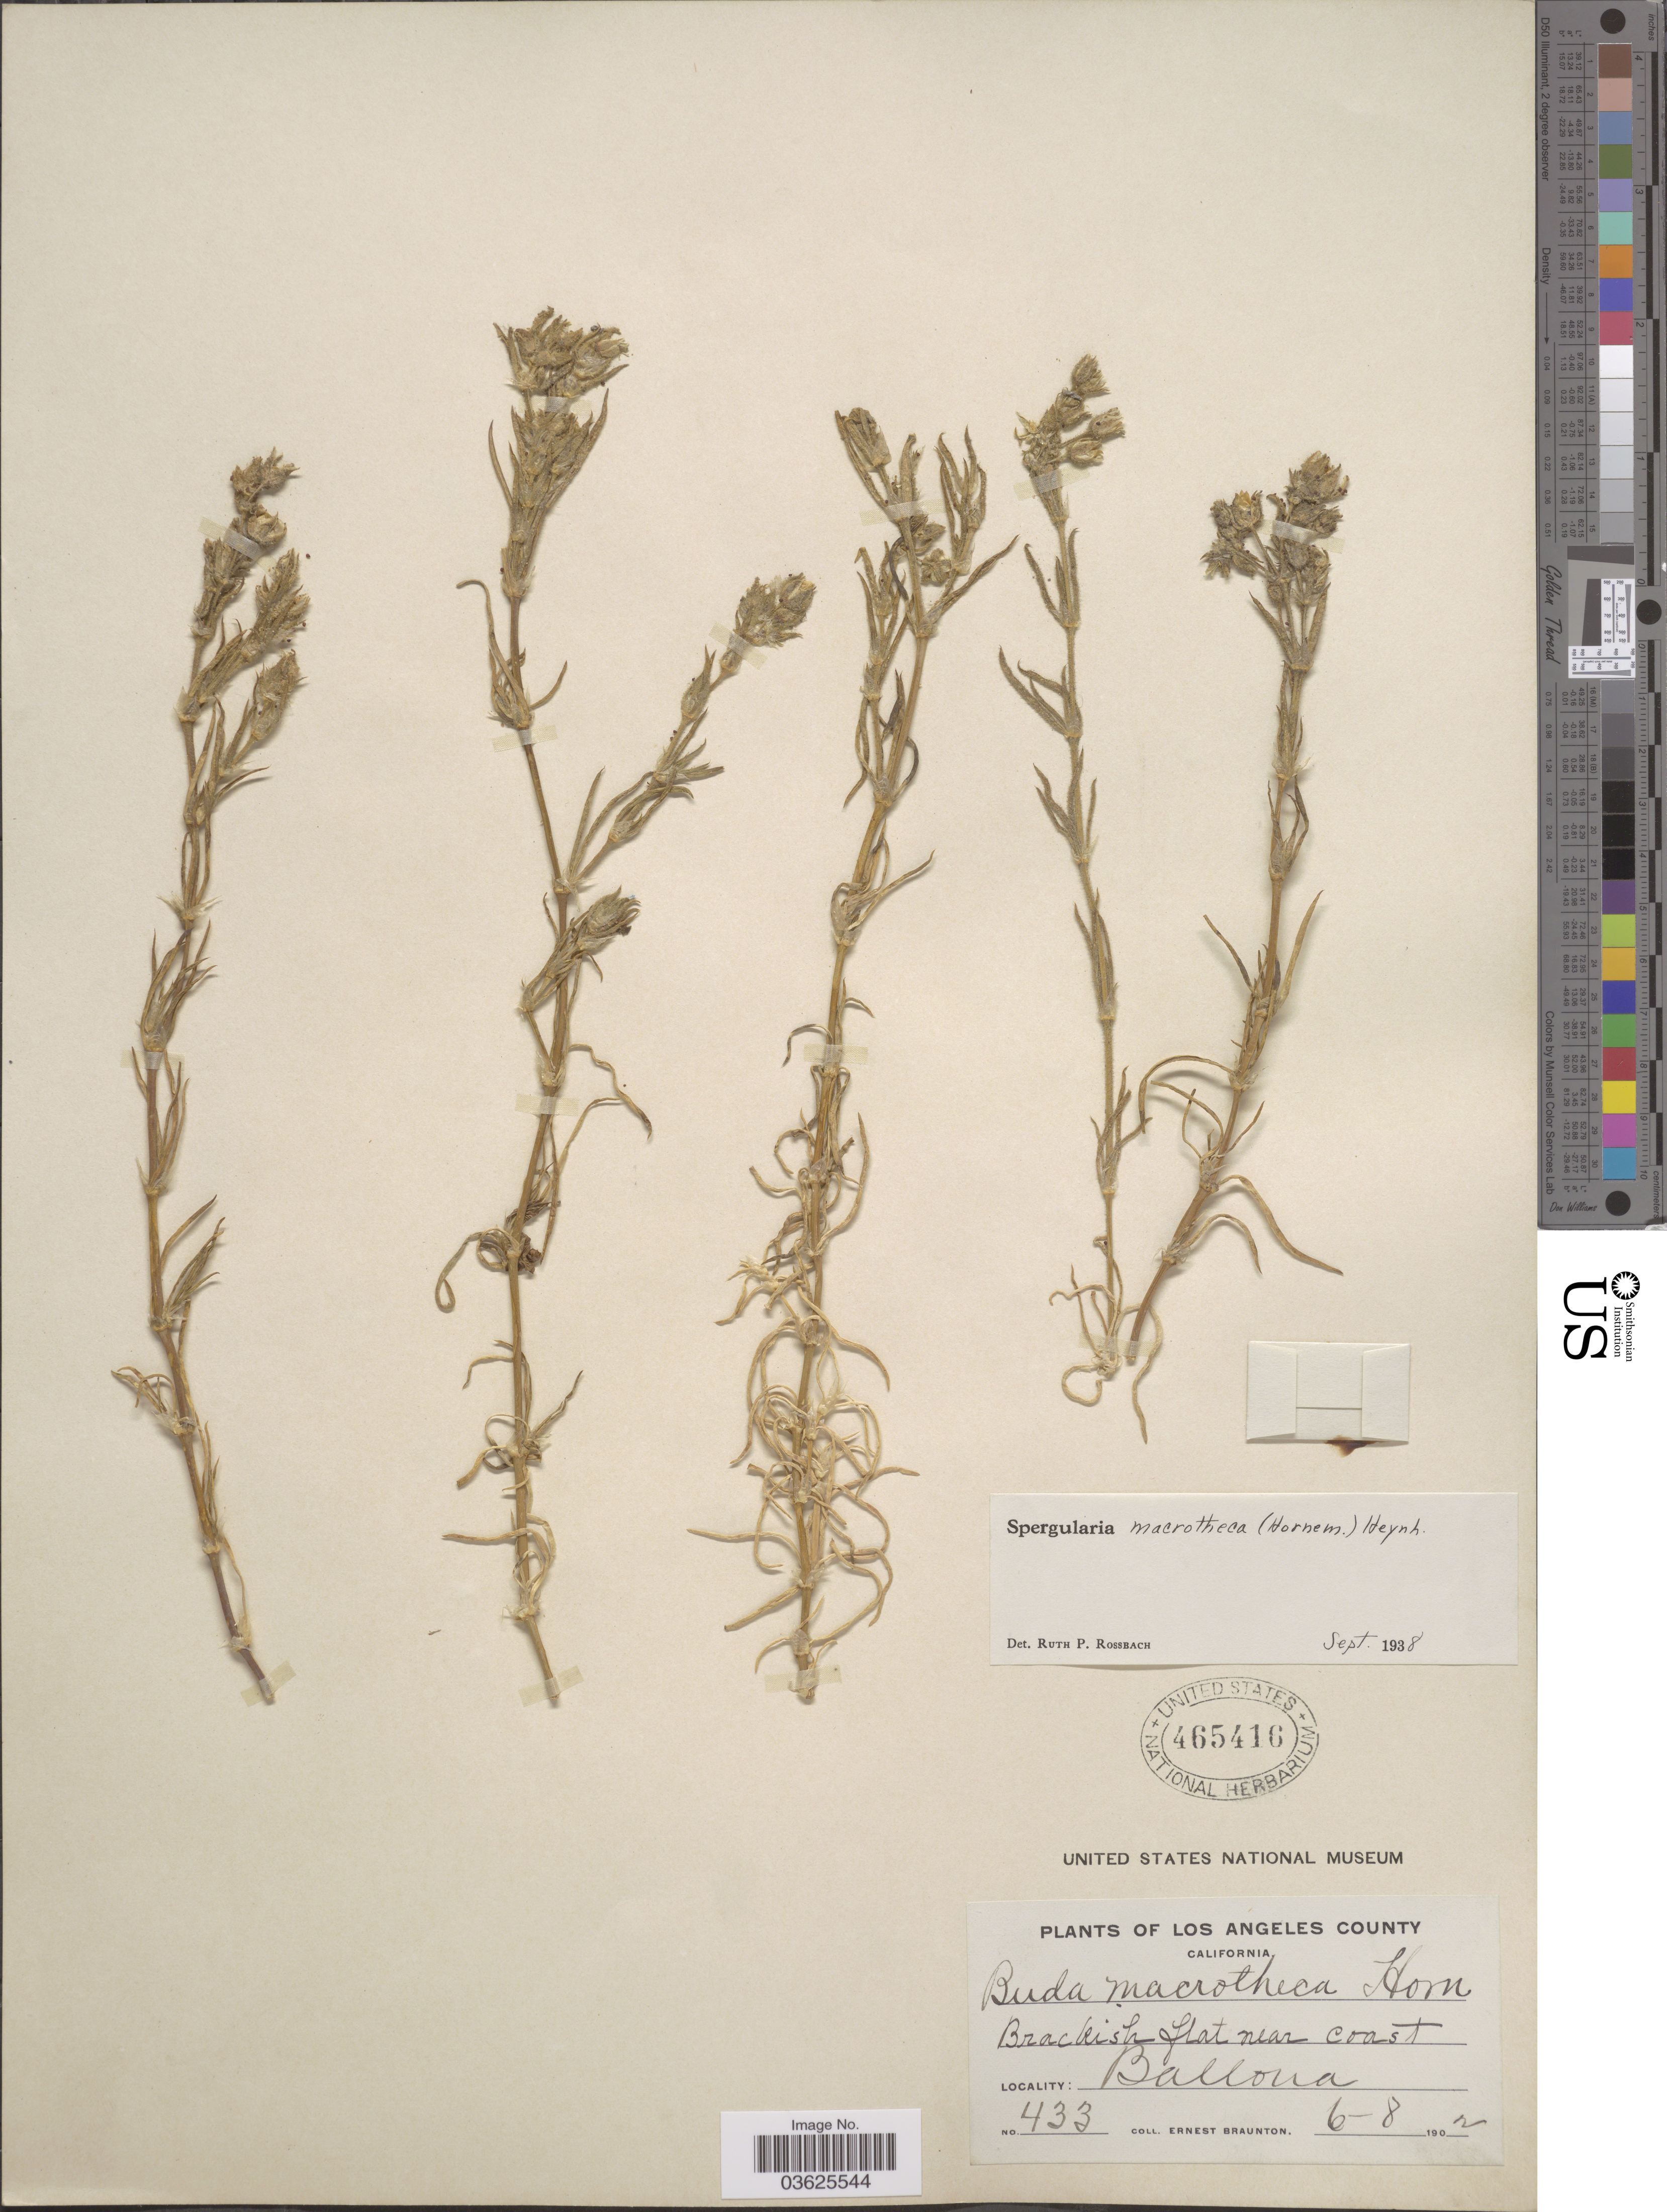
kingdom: Plantae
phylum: Tracheophyta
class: Magnoliopsida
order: Caryophyllales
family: Caryophyllaceae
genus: Spergularia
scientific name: Spergularia macrotheca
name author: (Hornem.) Heynh.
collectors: E. Braunton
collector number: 433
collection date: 1902-06-08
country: United States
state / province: California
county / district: Los Angeles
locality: Los Angeles County. Ballona.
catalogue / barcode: US 465416